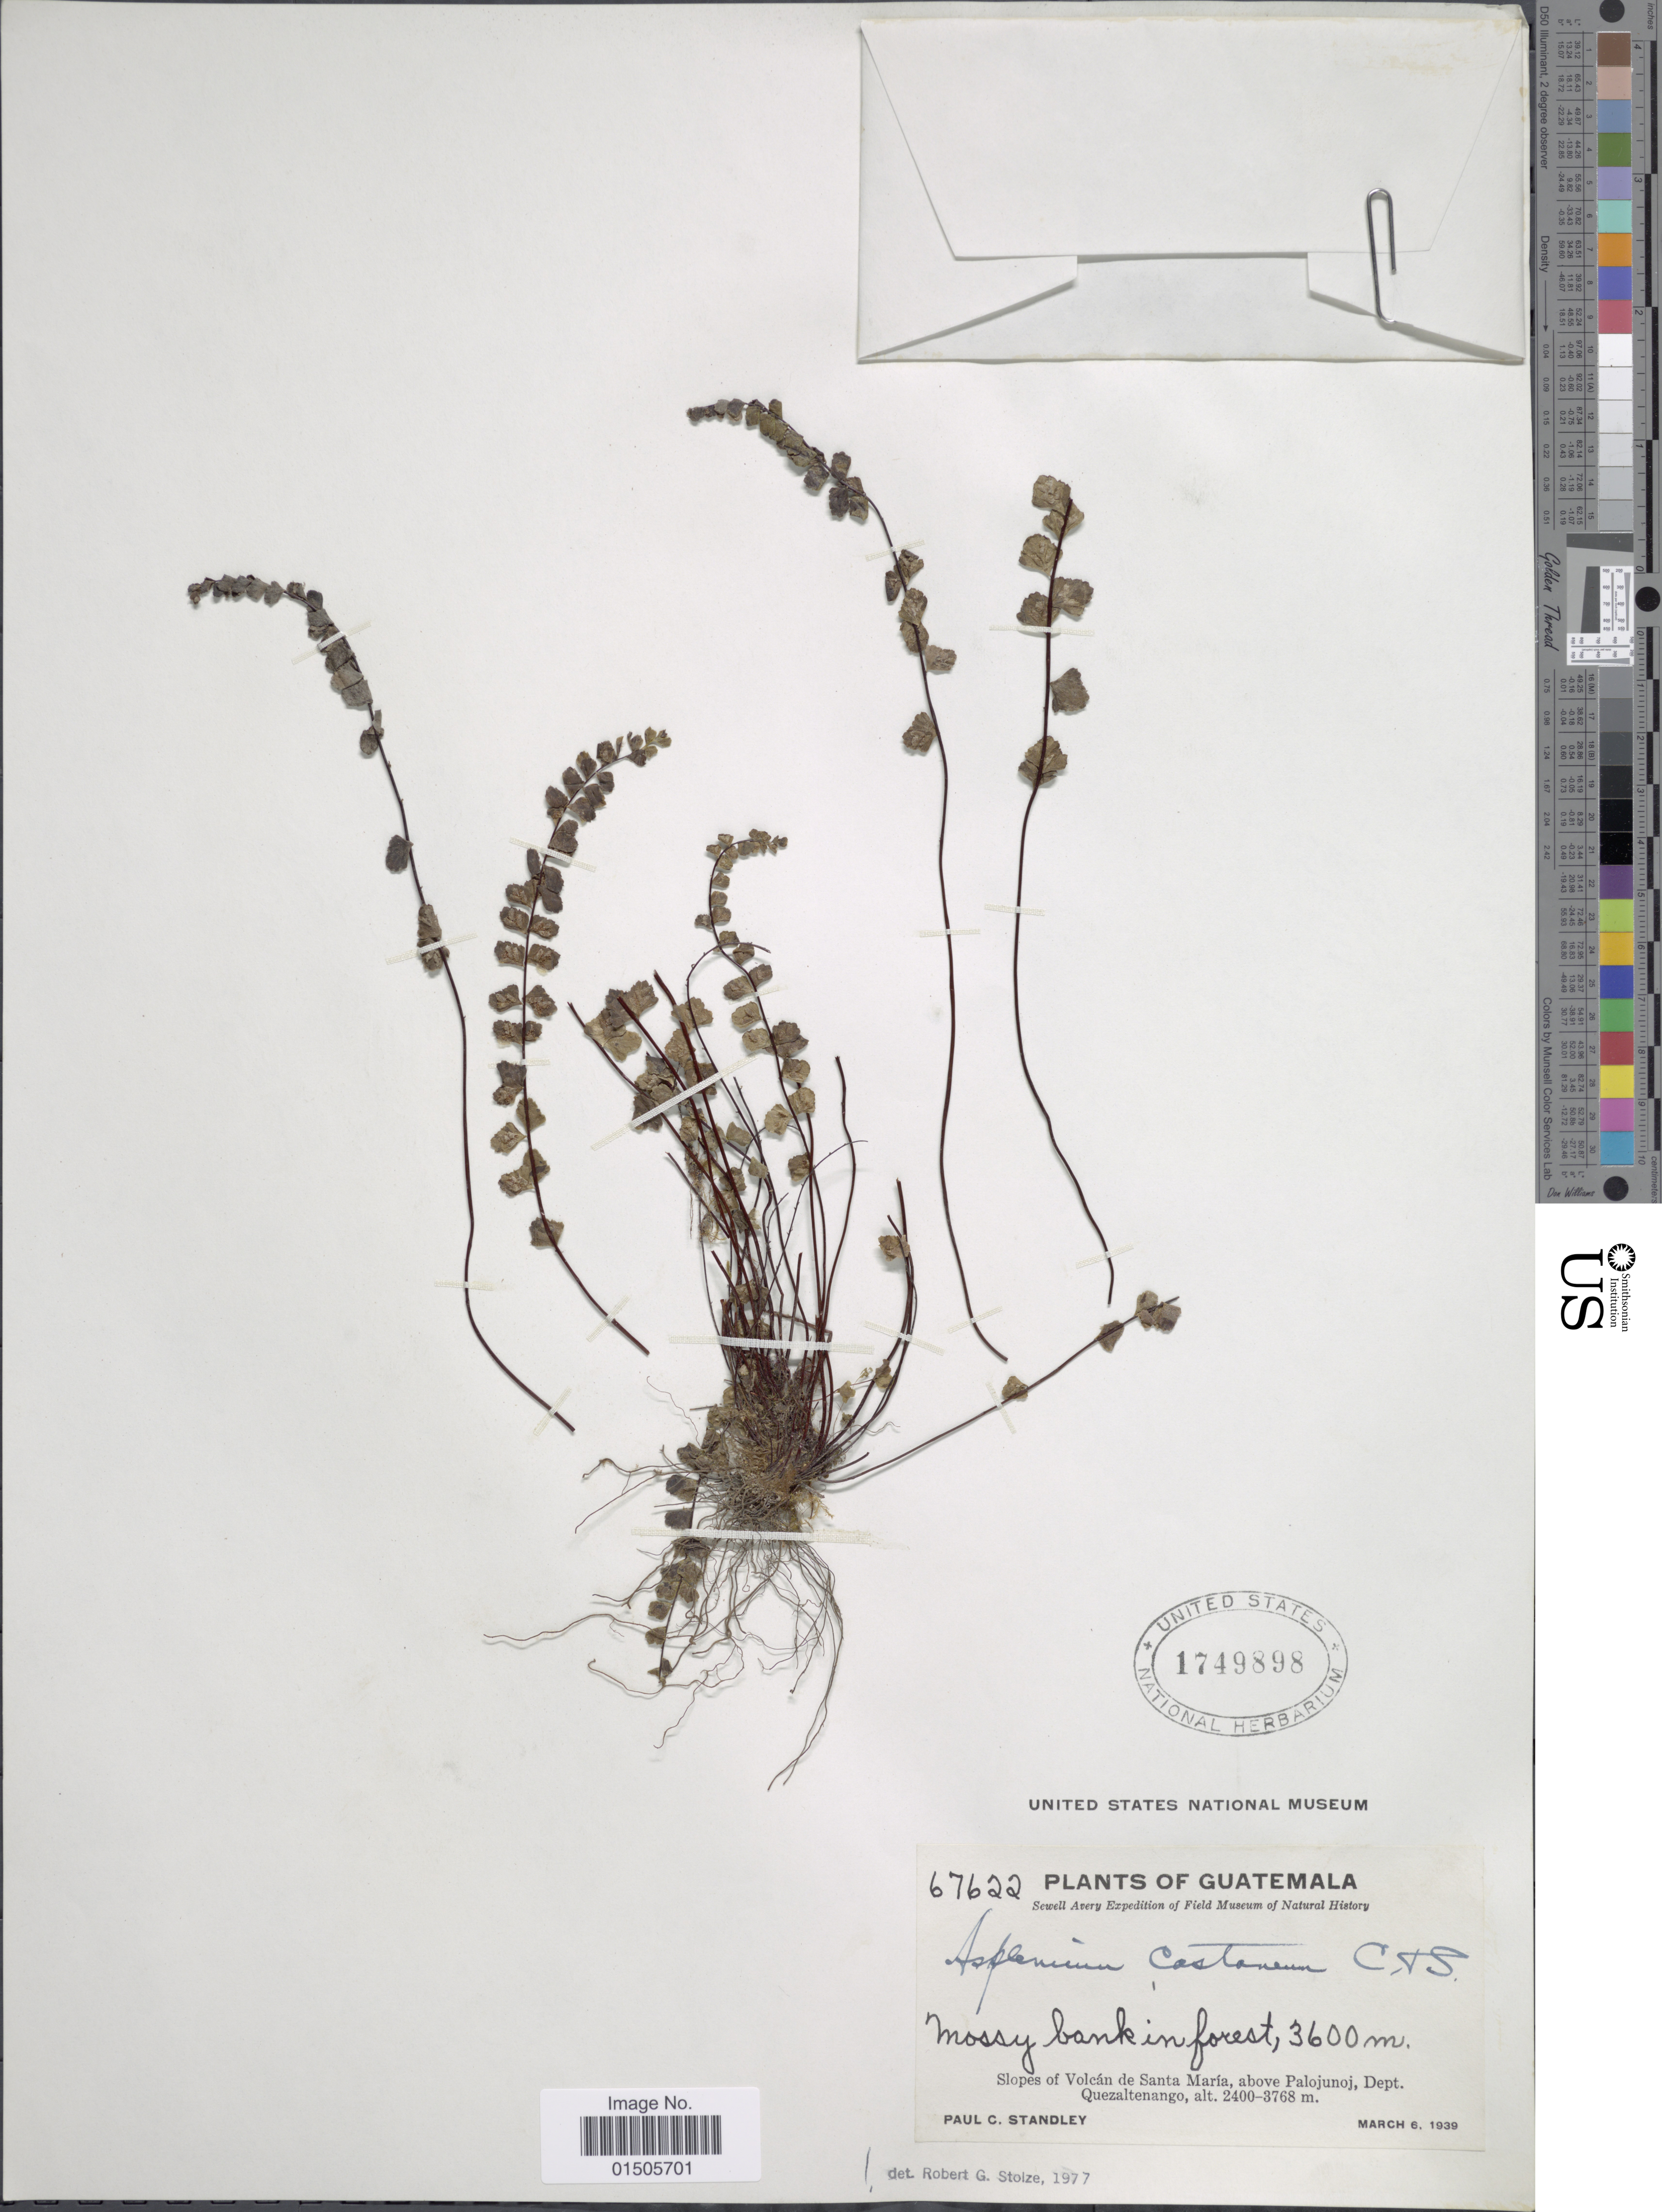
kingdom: Plantae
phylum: Tracheophyta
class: Polypodiopsida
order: Polypodiales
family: Aspleniaceae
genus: Asplenium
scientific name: Asplenium castaneum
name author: Schltdl. & Cham.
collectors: P. C. Standley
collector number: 67622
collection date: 1939-03-06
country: Guatemala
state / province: Quetzaltenango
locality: Slopes of Volcan de Santa Maria, above Palojunoj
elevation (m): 2400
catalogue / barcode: US 1749898